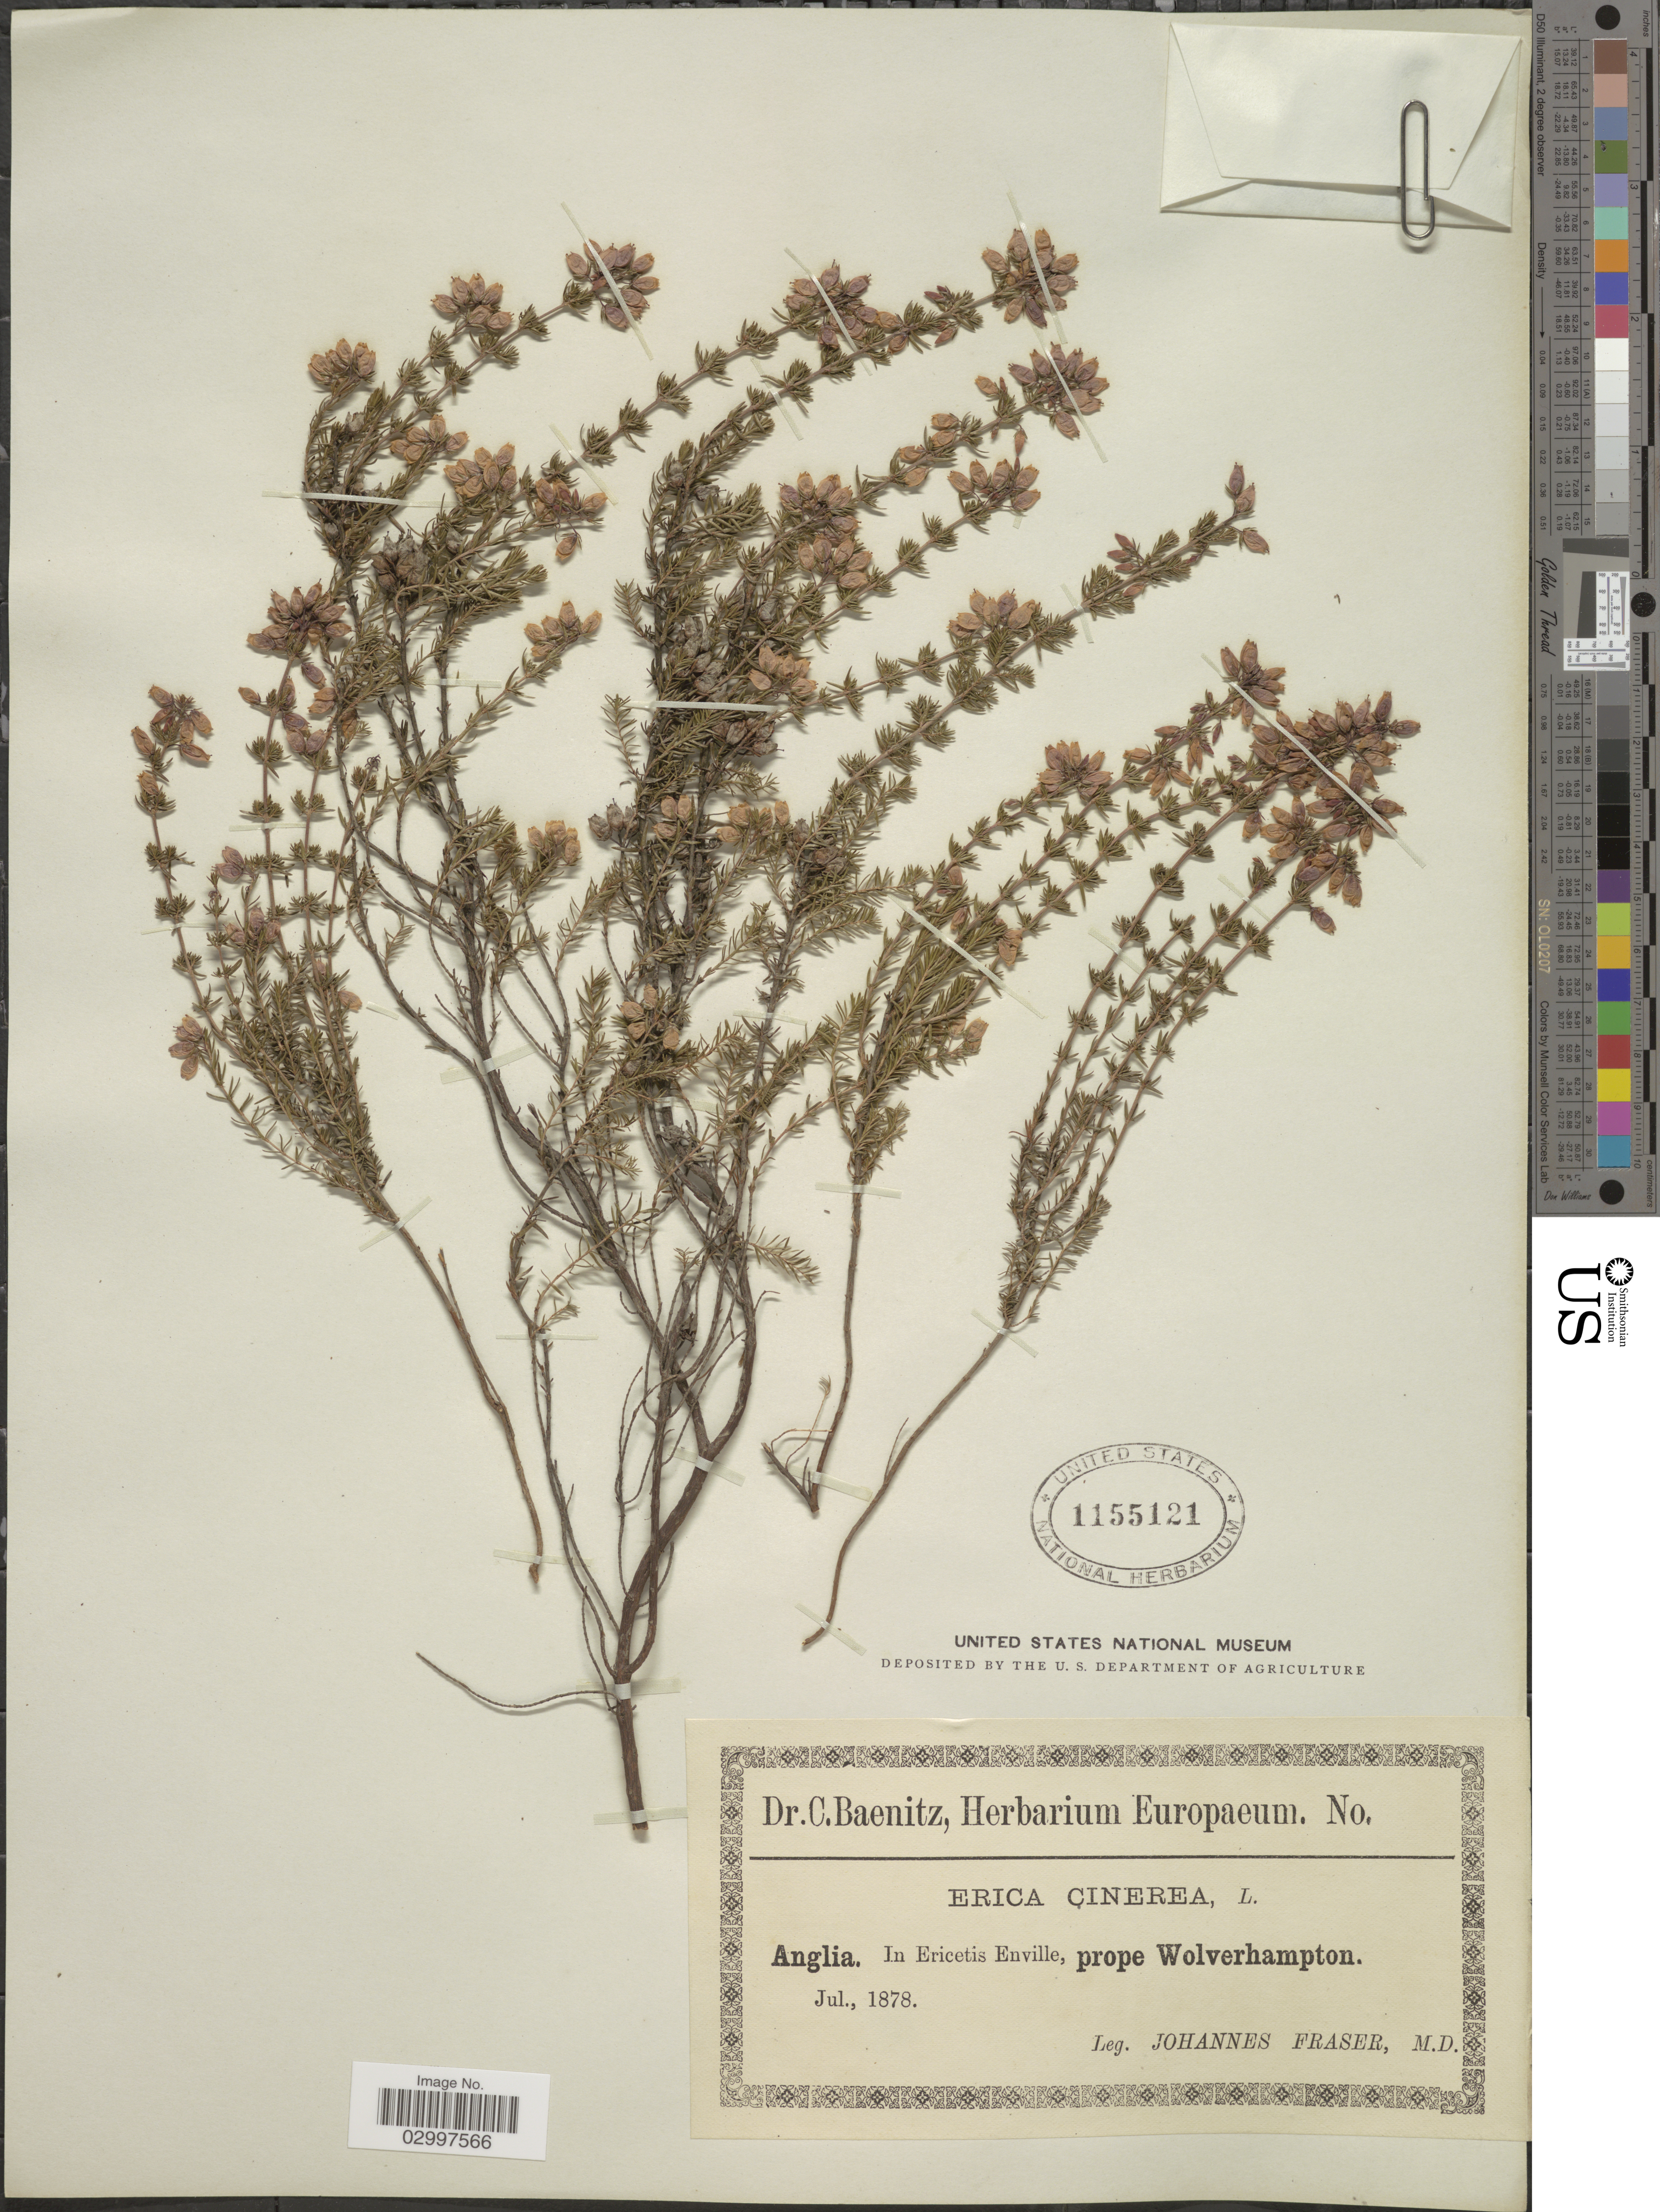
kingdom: Plantae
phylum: Tracheophyta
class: Magnoliopsida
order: Ericales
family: Ericaceae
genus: Erica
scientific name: Erica cinerea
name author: L.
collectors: J. Fraser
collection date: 1878-07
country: United Kingdom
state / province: England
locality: Anglia. In Ericetis Enville, prope Wolverhampton.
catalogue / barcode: US 1155121